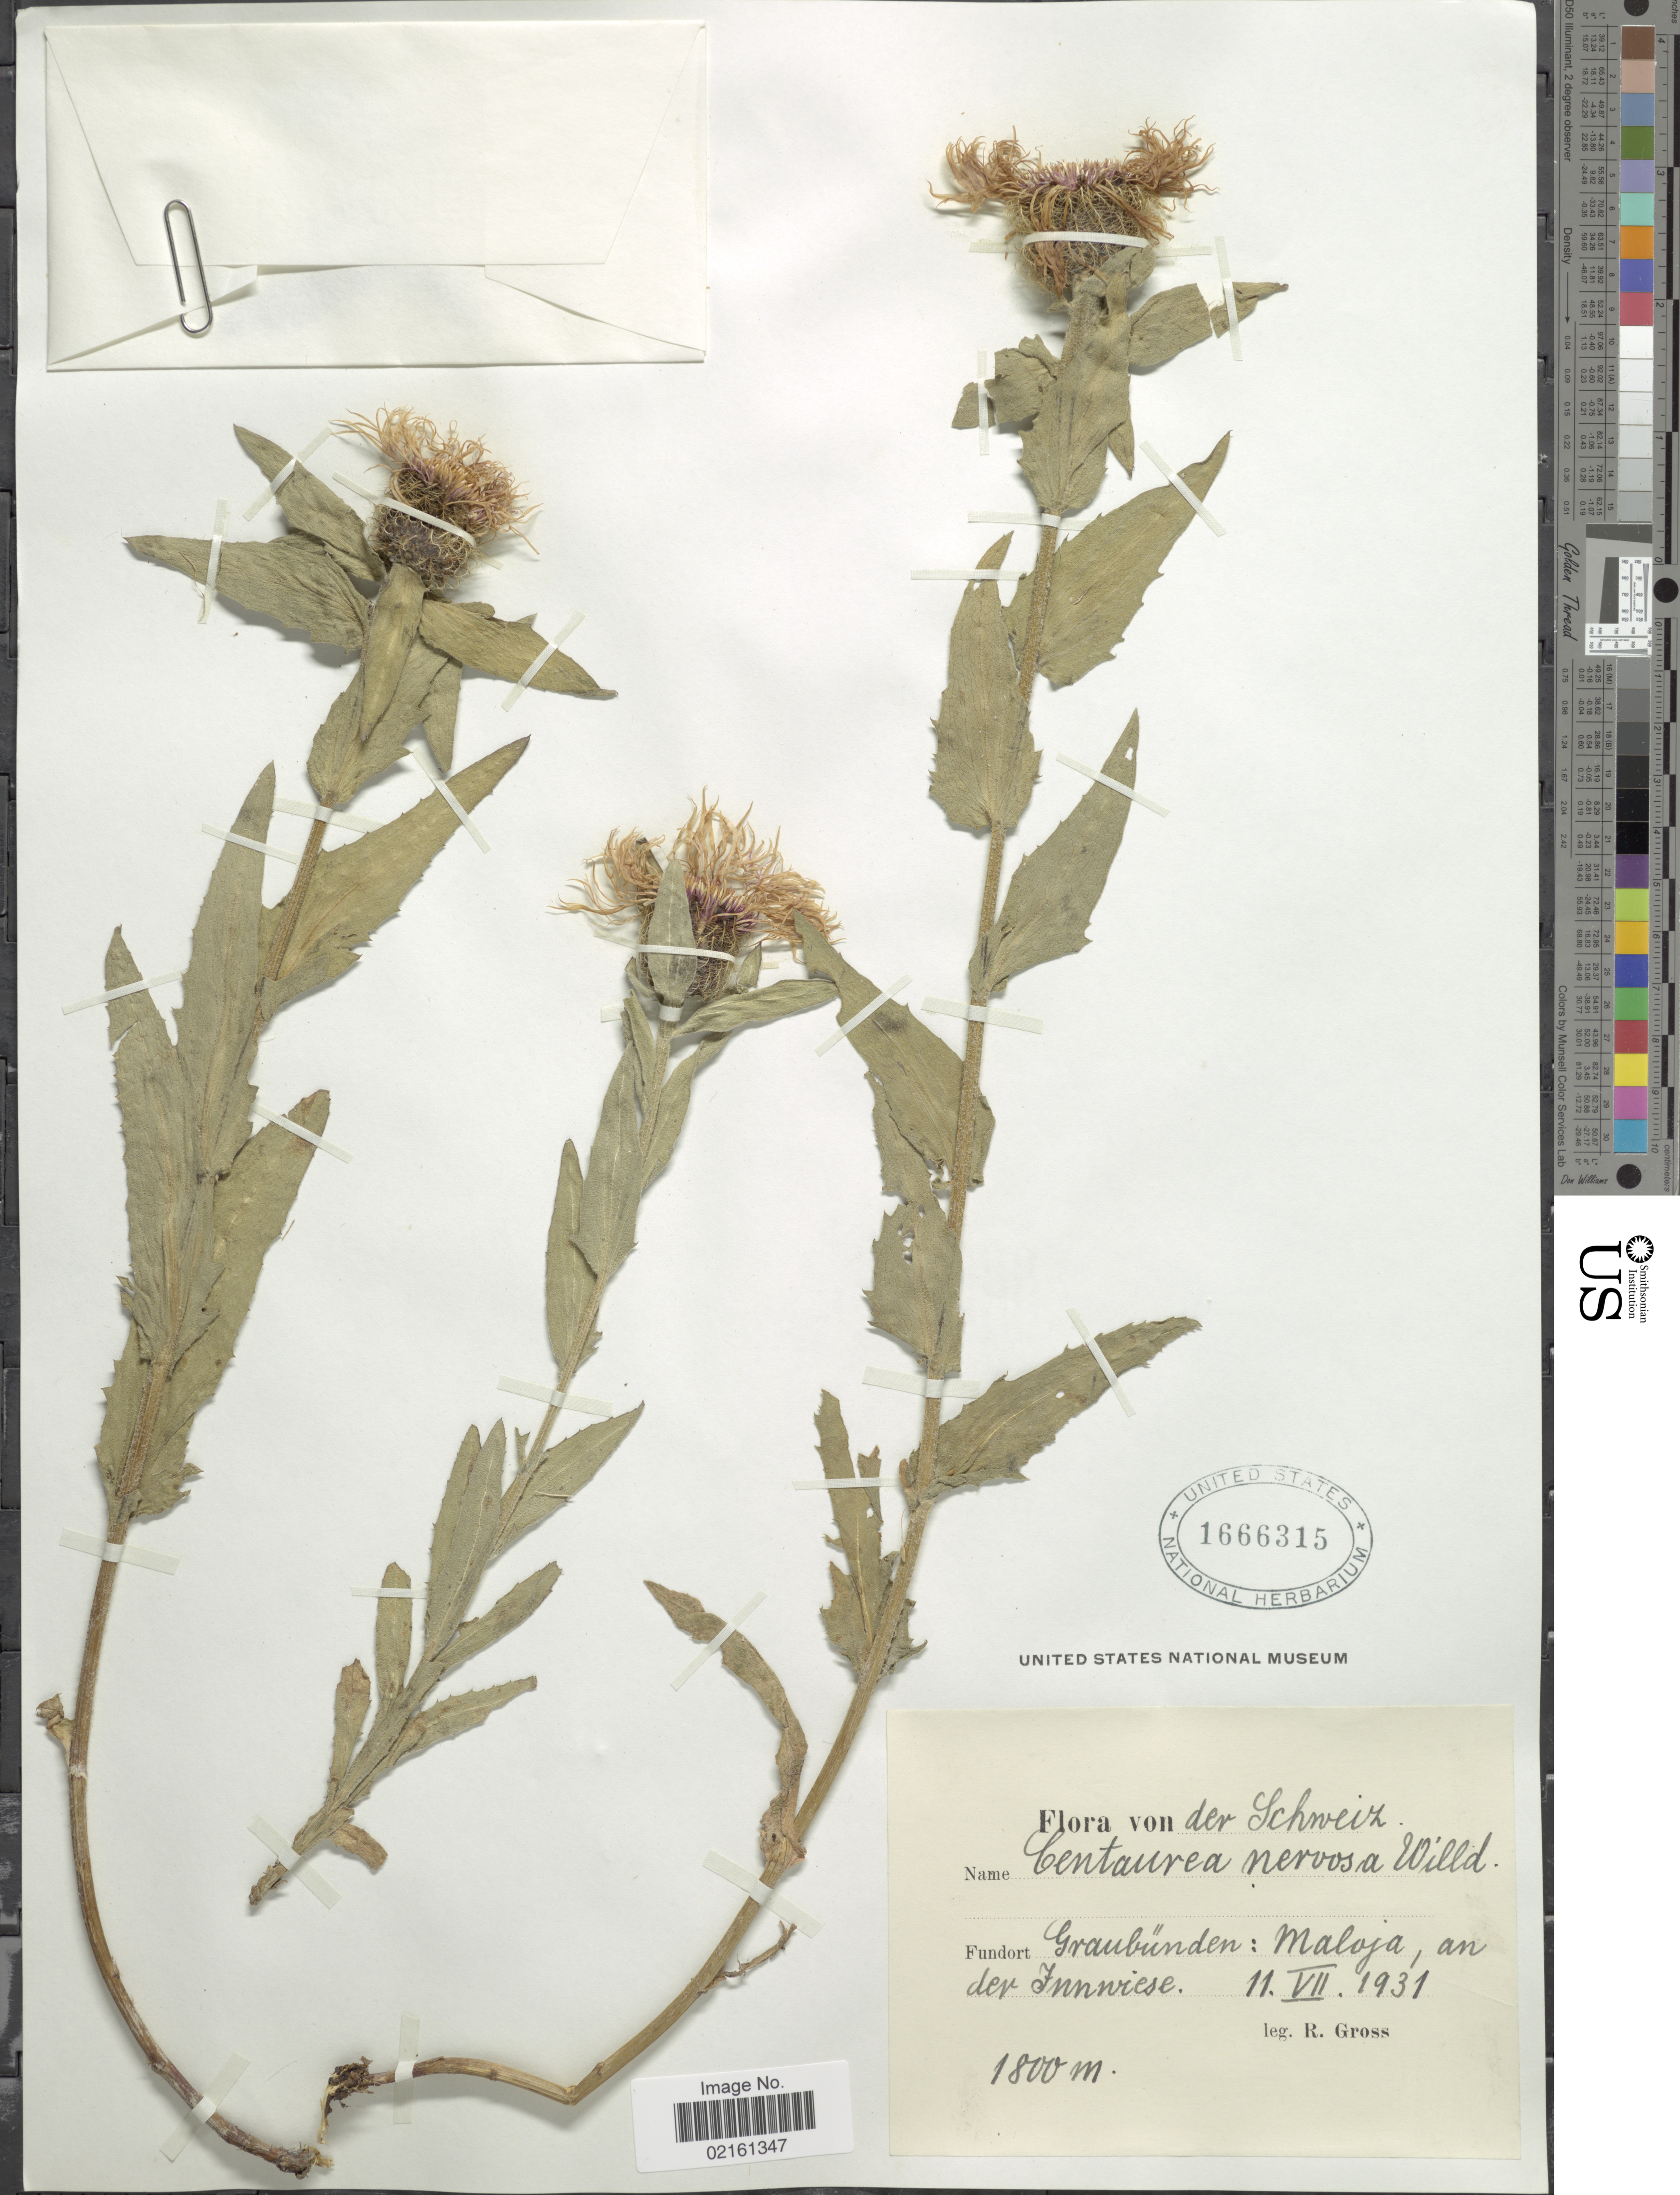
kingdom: Plantae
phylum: Tracheophyta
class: Magnoliopsida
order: Asterales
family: Asteraceae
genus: Centaurea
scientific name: Centaurea nervosa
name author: Willd.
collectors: R. Gross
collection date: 1931-07-11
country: Switzerland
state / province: Graubunden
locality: Schweiz, Graubunden, Maloja, an der Inn wiese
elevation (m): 1800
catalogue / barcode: US 1666315